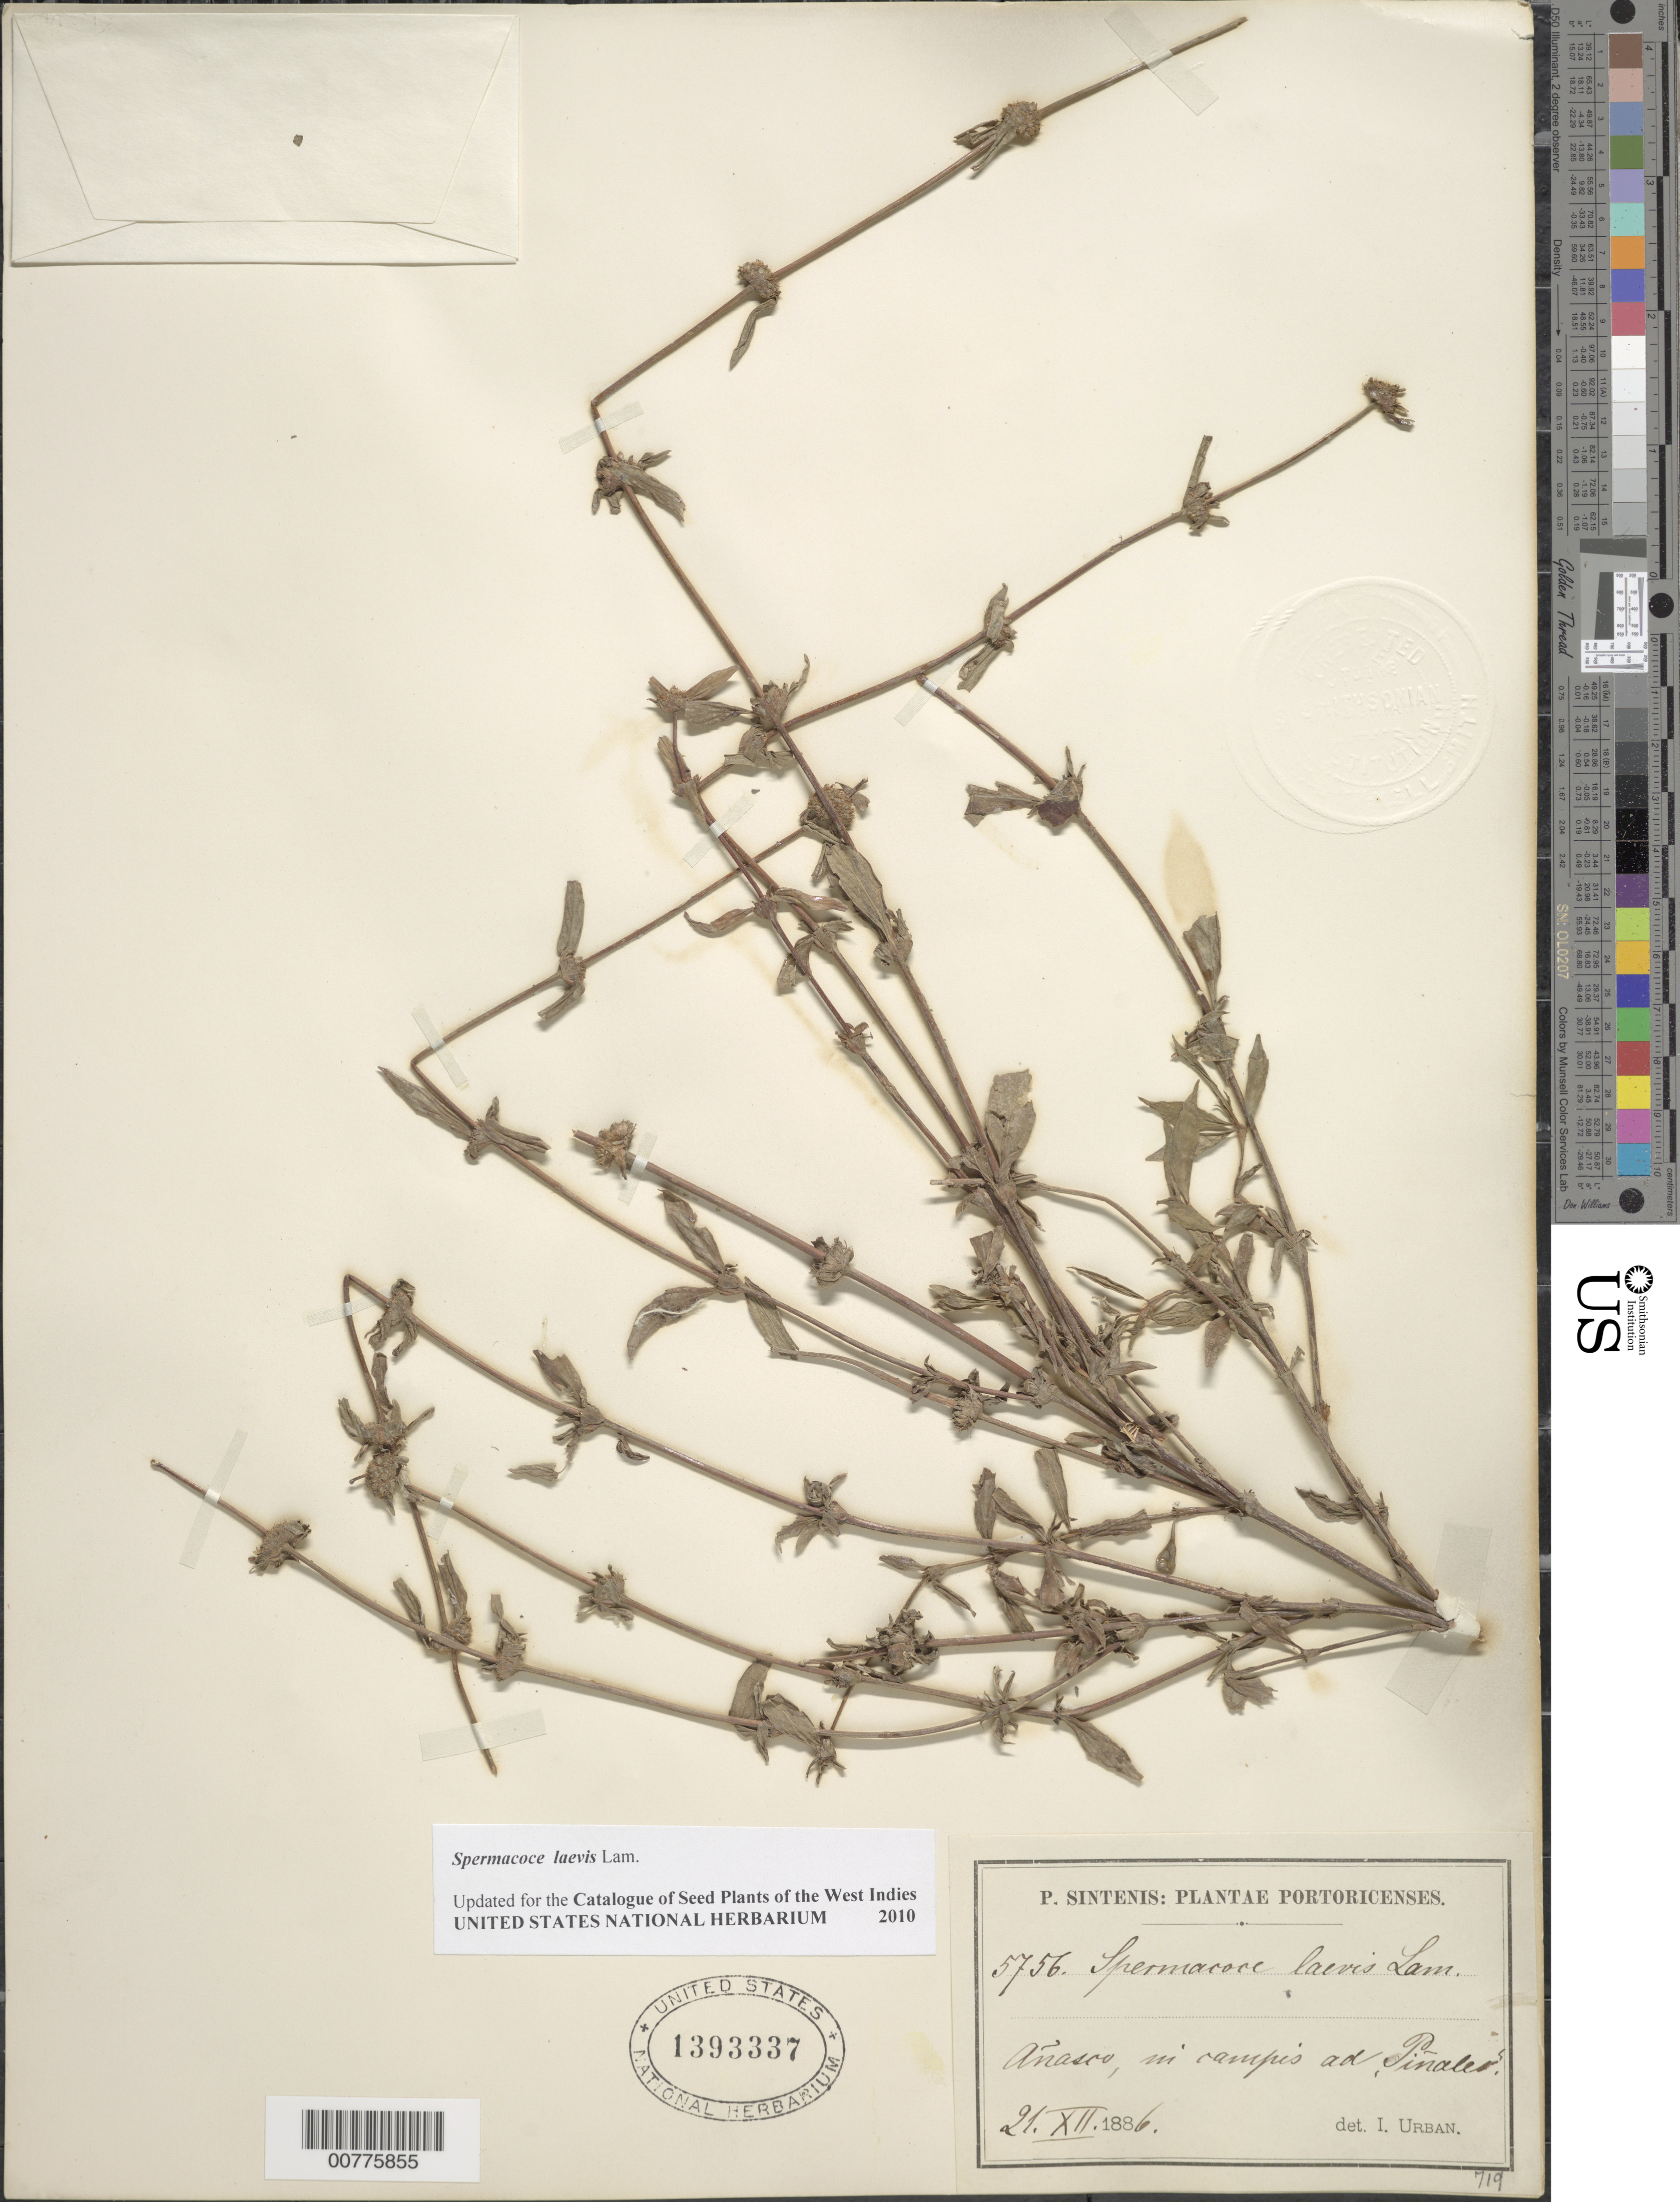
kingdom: Plantae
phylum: Tracheophyta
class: Magnoliopsida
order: Gentianales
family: Rubiaceae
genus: Spermacoce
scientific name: Spermacoce laevis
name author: Lam.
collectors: P. Sintenis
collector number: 5756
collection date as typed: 21 Dec 1886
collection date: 1886-12-21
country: Puerto Rico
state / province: Añasco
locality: Añasco, in campis ad Piñales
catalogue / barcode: US 1393337